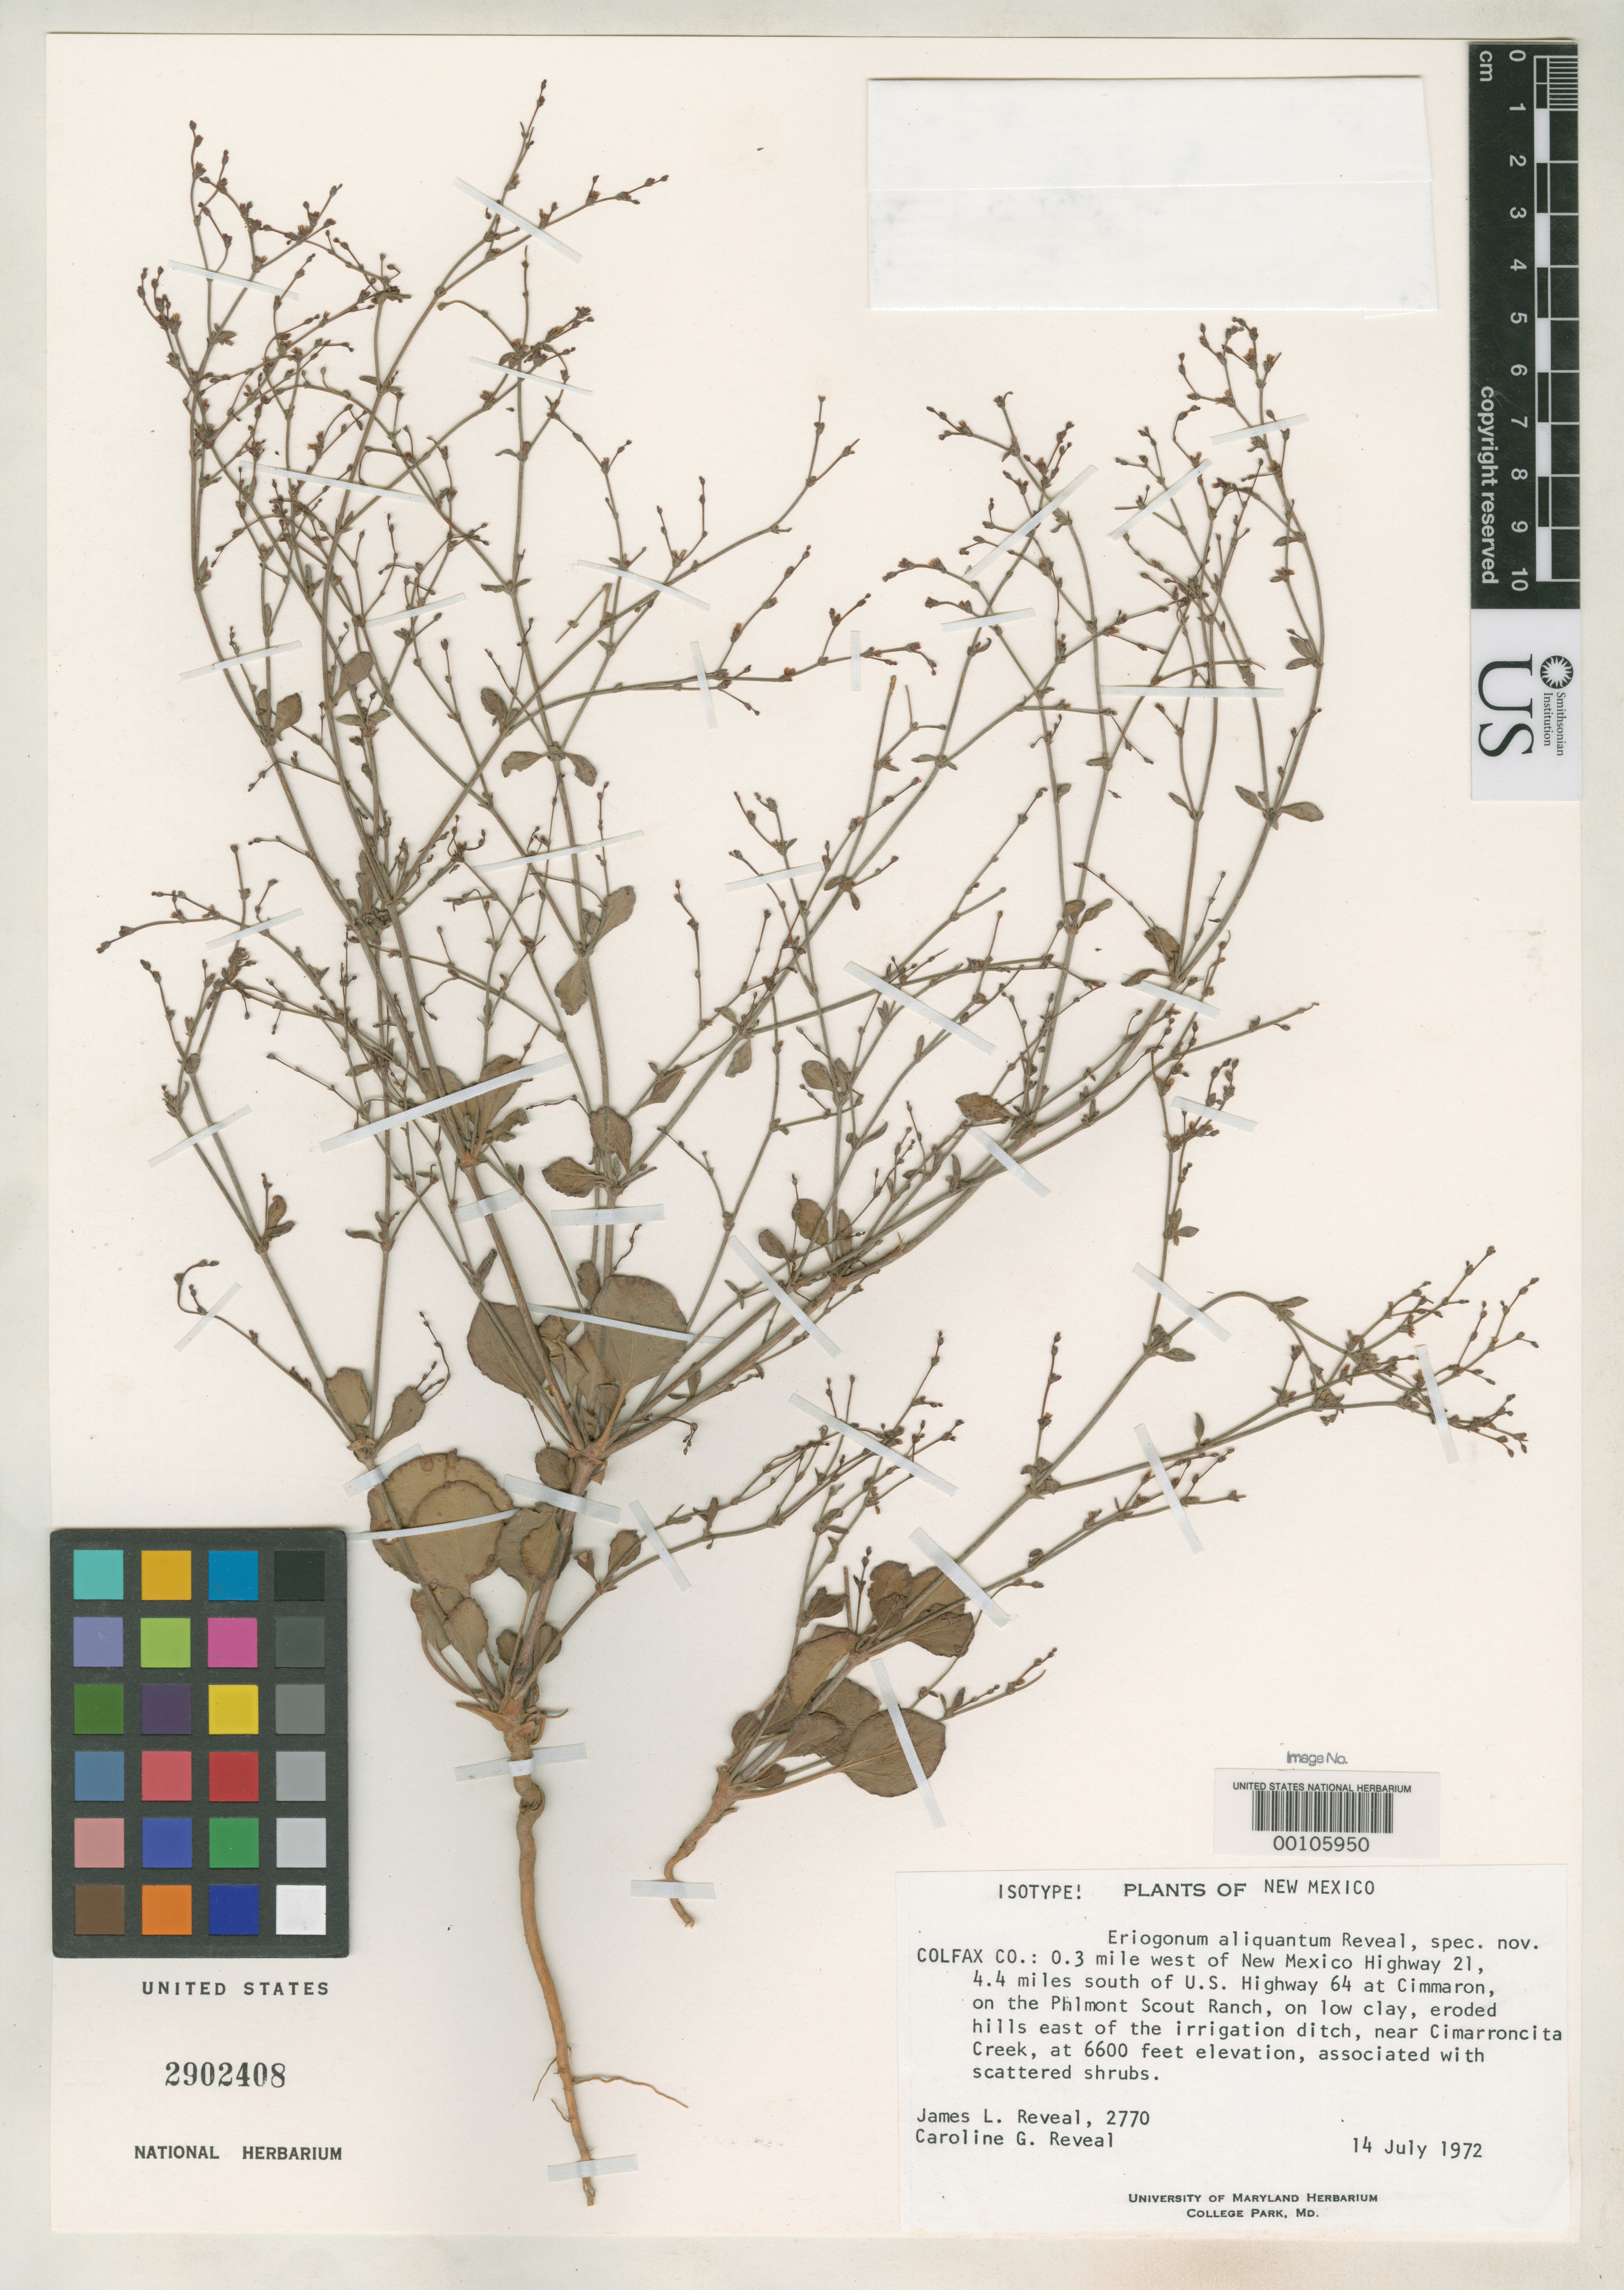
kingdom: Plantae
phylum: Tracheophyta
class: Magnoliopsida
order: Caryophyllales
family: Polygonaceae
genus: Eriogonum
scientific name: Eriogonum aliquantum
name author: Reveal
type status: Isotype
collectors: J. L. Reveal & C. G. Reveal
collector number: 2770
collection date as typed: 14 Jul 1972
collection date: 1972-07-14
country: United States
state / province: New Mexico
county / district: Colfax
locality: Cimmaron, near Cimarron Cita creek.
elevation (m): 2012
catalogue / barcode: US 2902408